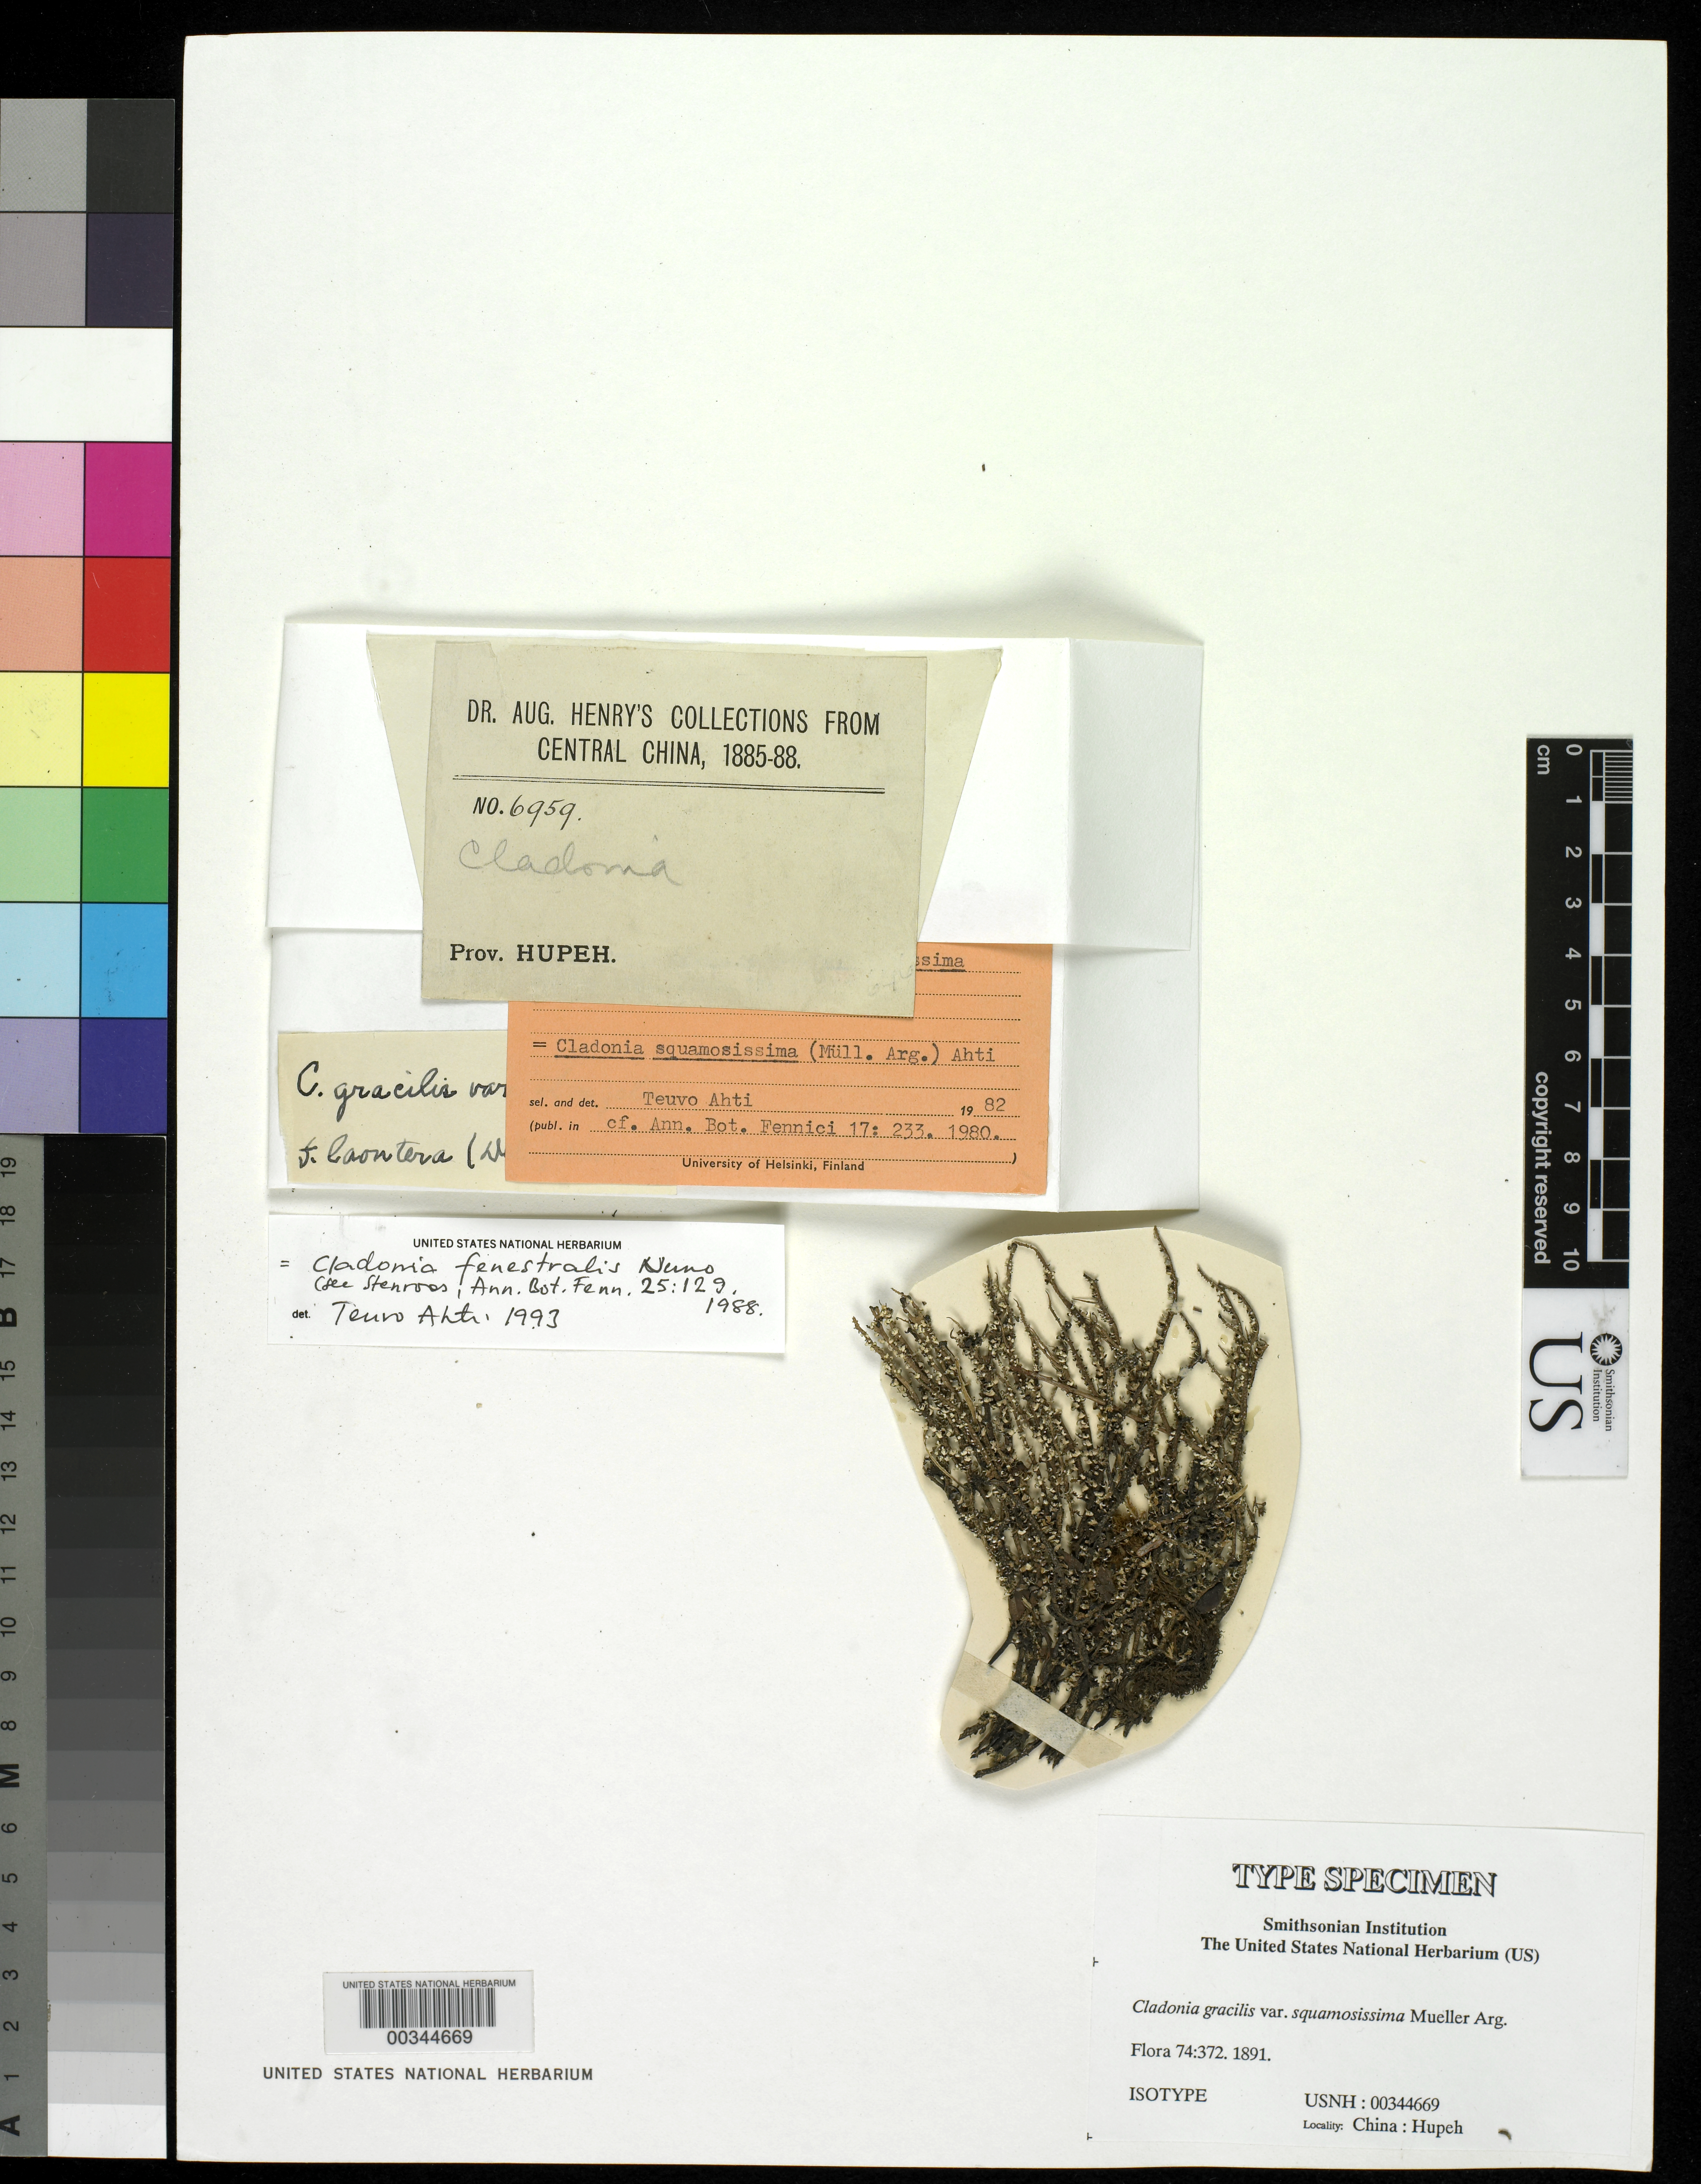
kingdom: Fungi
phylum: Ascomycota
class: Lecanoromycetes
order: Lecanorales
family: Cladoniaceae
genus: Cladonia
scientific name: Cladonia gracilis var. squamosissima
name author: Müll. Arg.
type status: Isotype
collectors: A. Henry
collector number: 6959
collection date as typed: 1885-88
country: China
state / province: Hubei